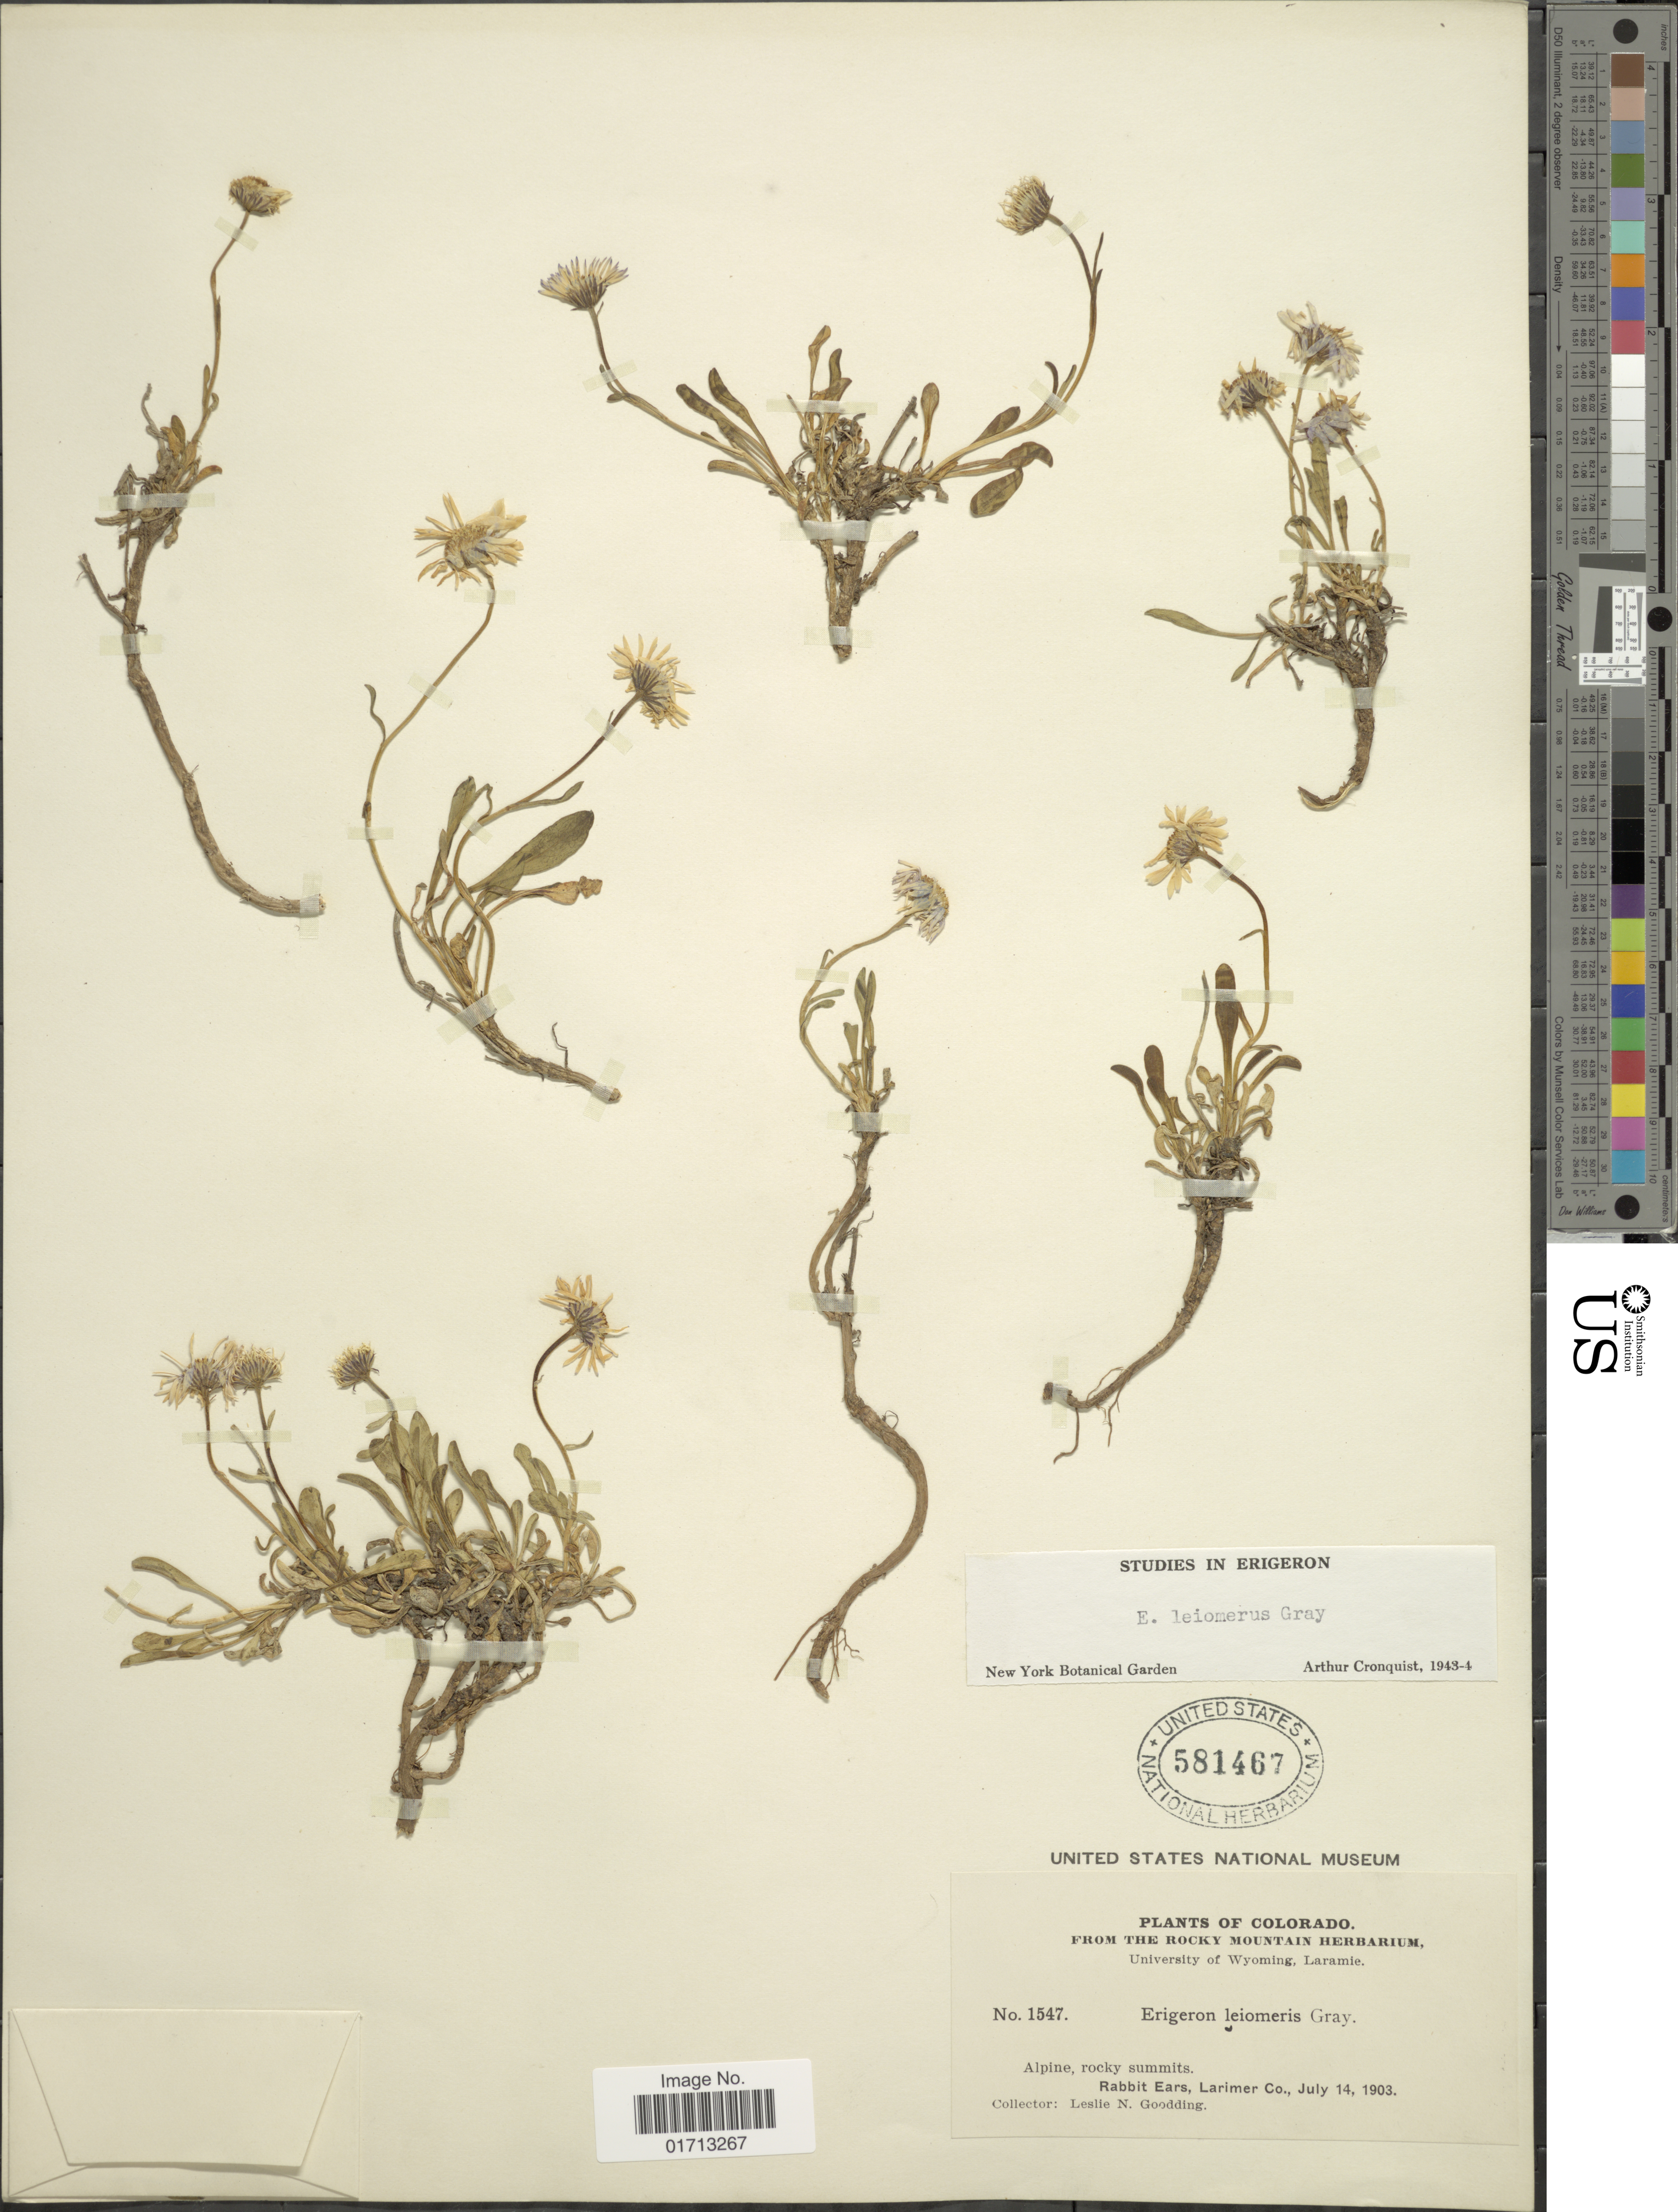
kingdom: Plantae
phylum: Tracheophyta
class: Magnoliopsida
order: Asterales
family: Asteraceae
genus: Erigeron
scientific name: Erigeron leiomerus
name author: A. Gray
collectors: L. N. Goodding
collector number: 1547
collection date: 1903-07-14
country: United States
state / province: Colorado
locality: Rabbit Ears, Larimer Co.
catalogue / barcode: US 581467